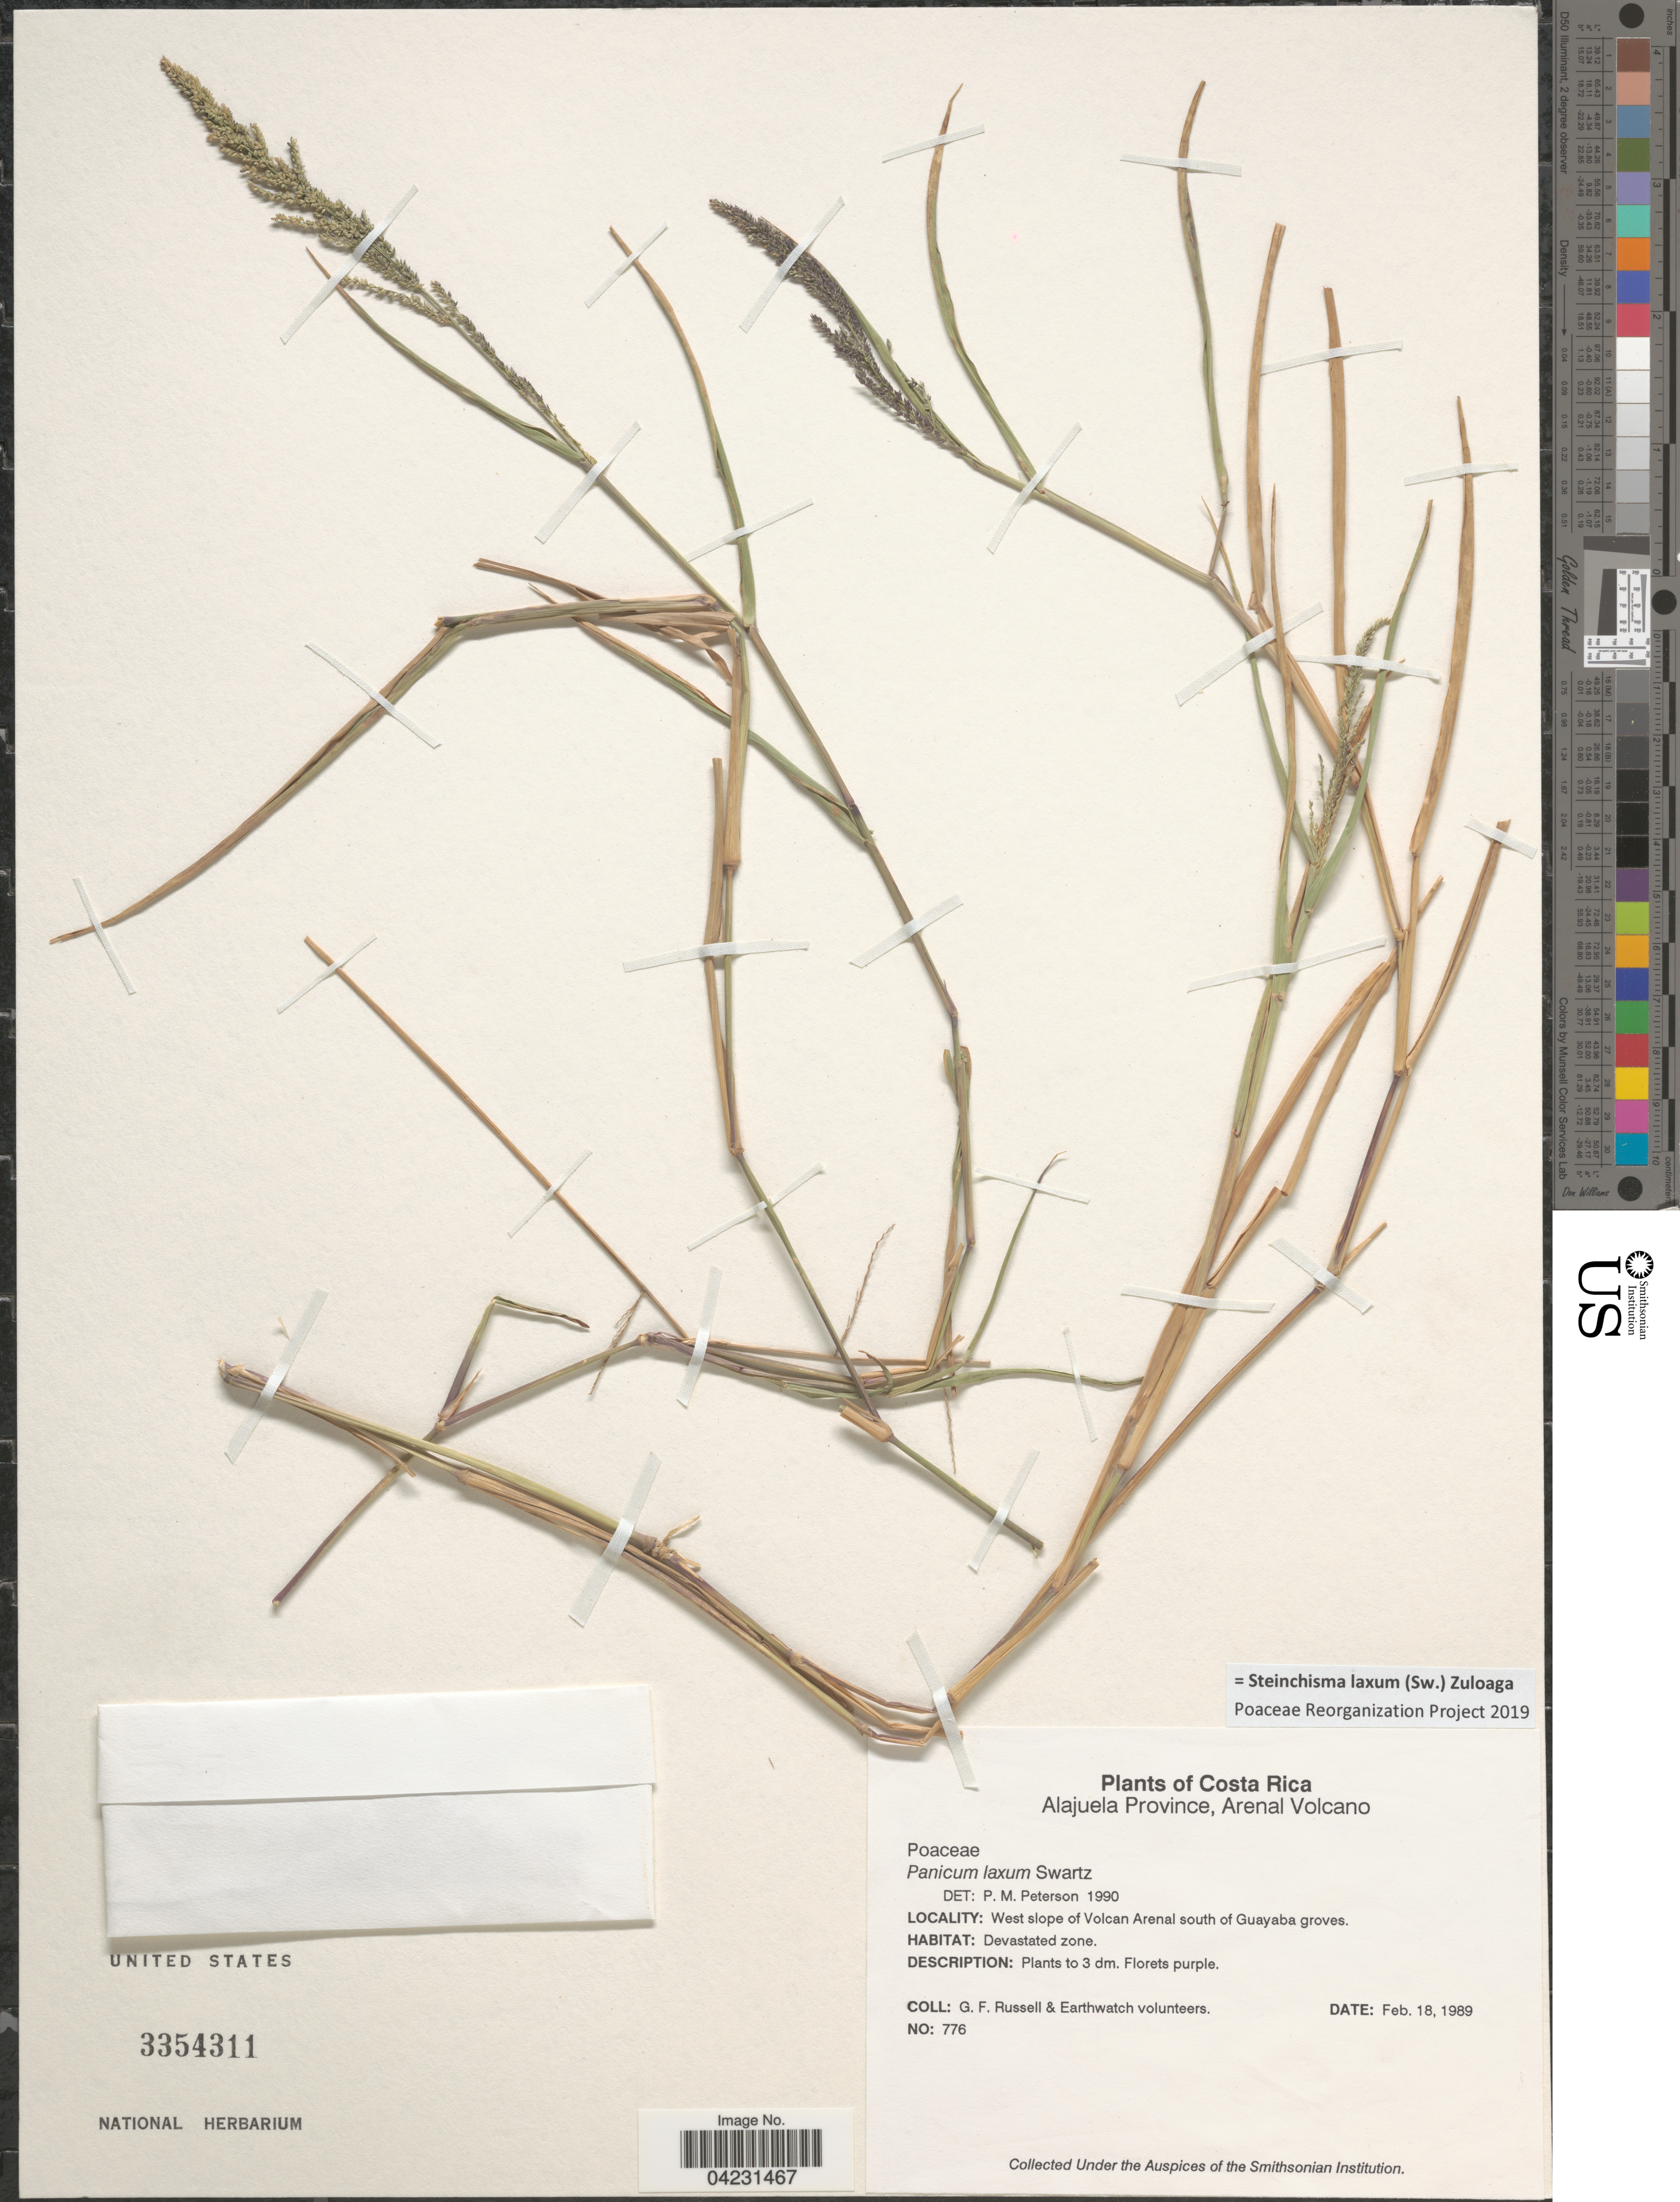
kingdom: Plantae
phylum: Tracheophyta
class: Liliopsida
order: Poales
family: Poaceae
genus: Steinchisma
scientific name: Steinchisma laxum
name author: (Sw.) Zuloaga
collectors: G. Russell & Earthwatch Volunteers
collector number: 776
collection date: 1989-02-18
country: Costa Rica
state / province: Alajuela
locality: Arenal Volcano. West slope of Volcan Arenal south of Guayaba groves.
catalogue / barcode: US 3354311